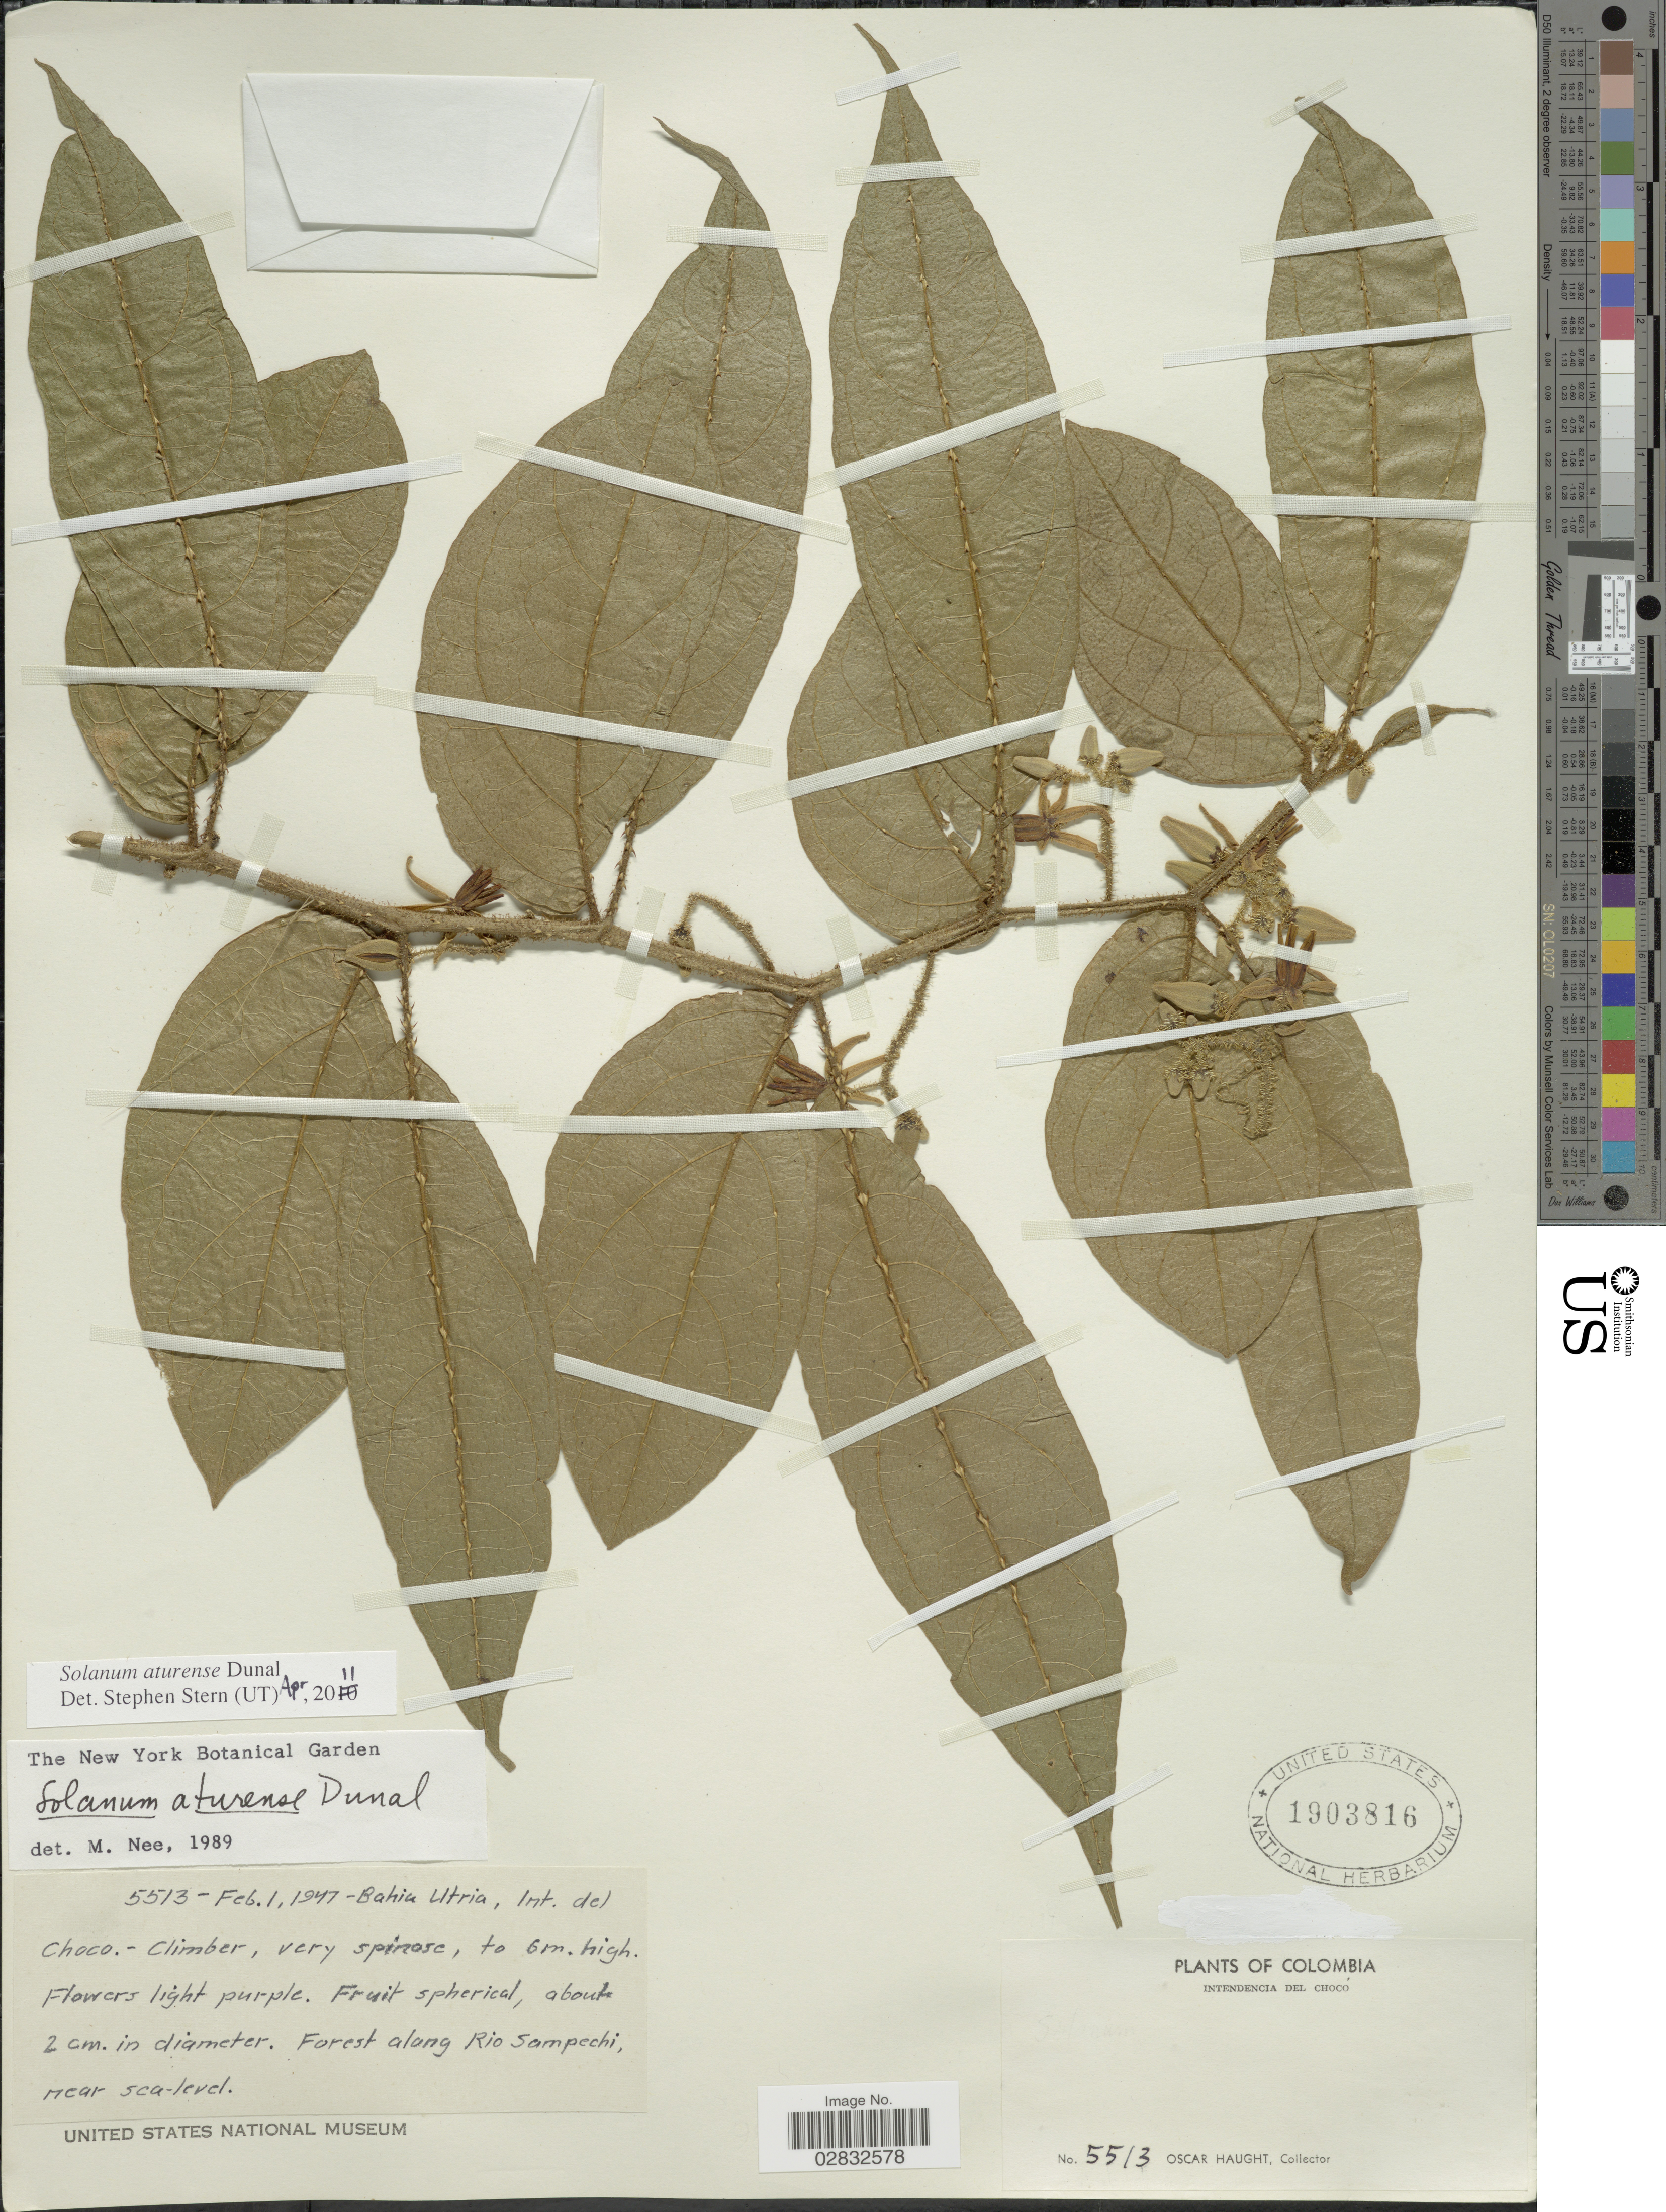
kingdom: Plantae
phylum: Tracheophyta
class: Magnoliopsida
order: Solanales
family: Solanaceae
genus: Solanum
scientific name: Solanum aturense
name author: Humb. & Bonpl. ex Dunal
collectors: O. L. Haught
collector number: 5513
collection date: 1947-02-01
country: Colombia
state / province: Chocó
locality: Bahiu Utria, Int. del Choco. Forest along Rio Sampechi.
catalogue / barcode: US 1903816